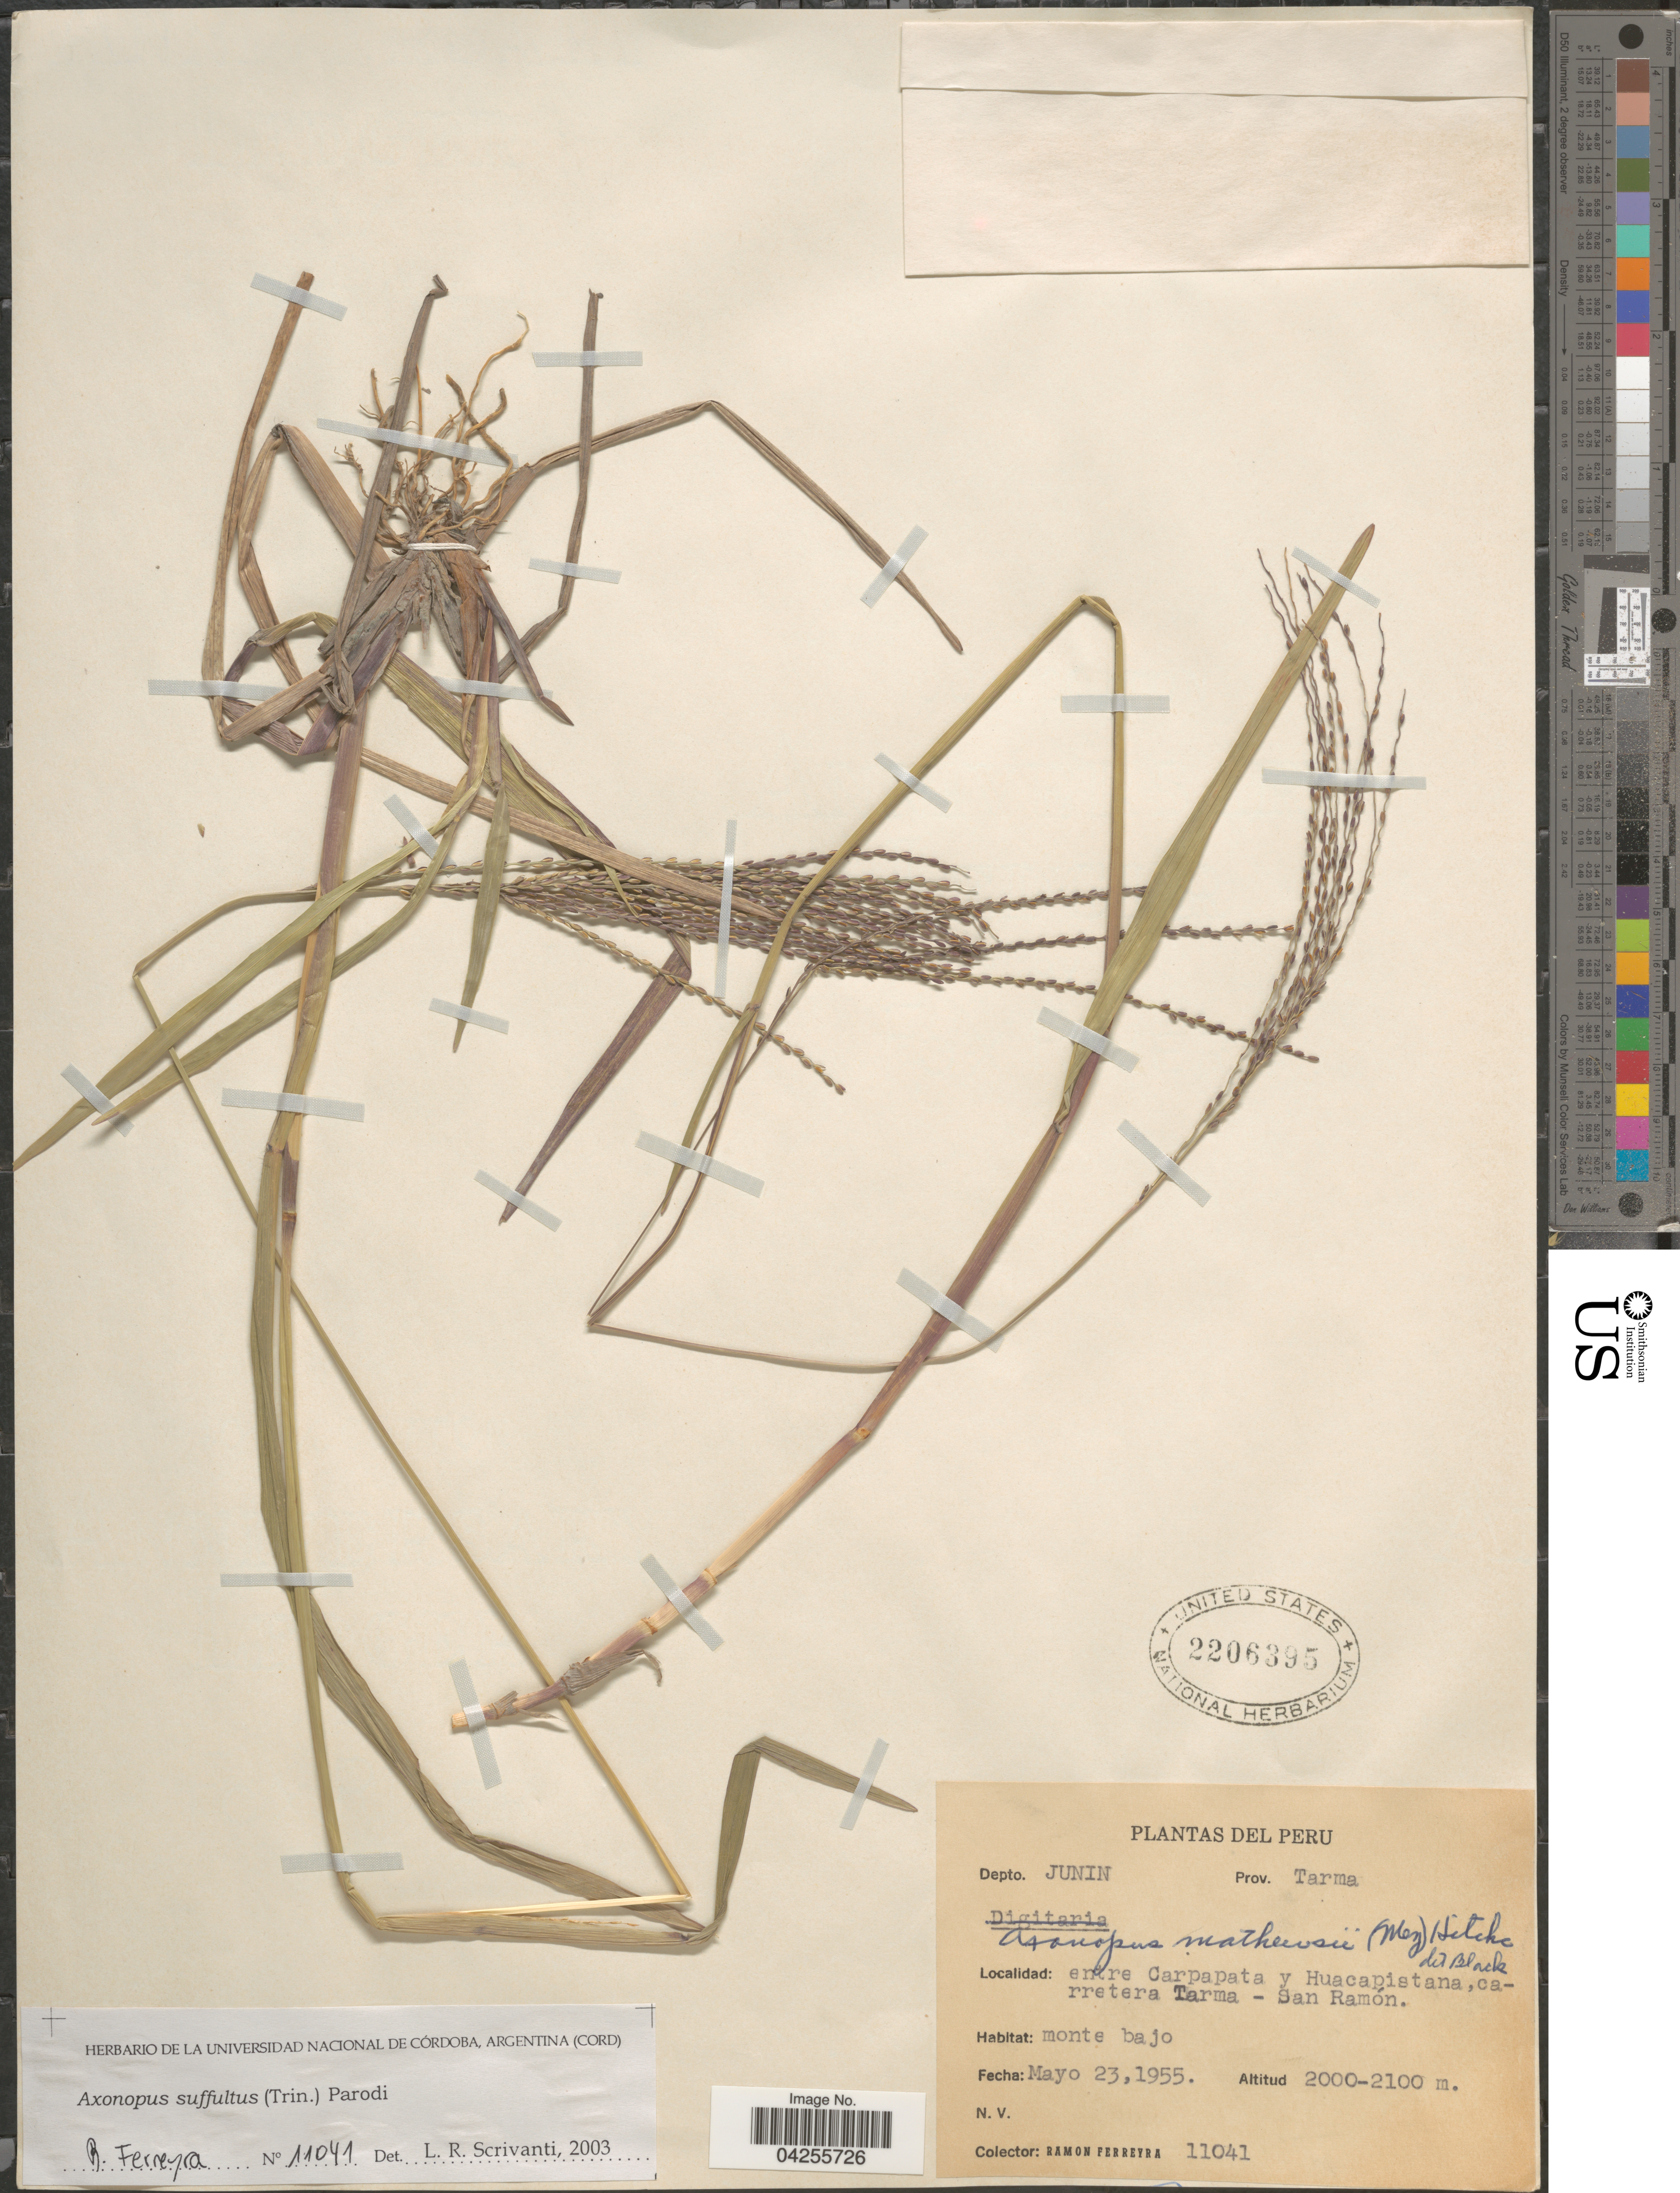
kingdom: Plantae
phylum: Tracheophyta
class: Liliopsida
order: Poales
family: Poaceae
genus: Axonopus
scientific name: Axonopus suffultus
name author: (Nees) Kuhlm.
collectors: R. A. Ferreyra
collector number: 11041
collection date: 1955-05-23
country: Peru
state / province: Junín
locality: Depto. Junin. Prov. Tarma. Entre Carpapata y Huacapistana, carretera Tarma - San Ramón.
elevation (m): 2000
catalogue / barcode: US 2206395